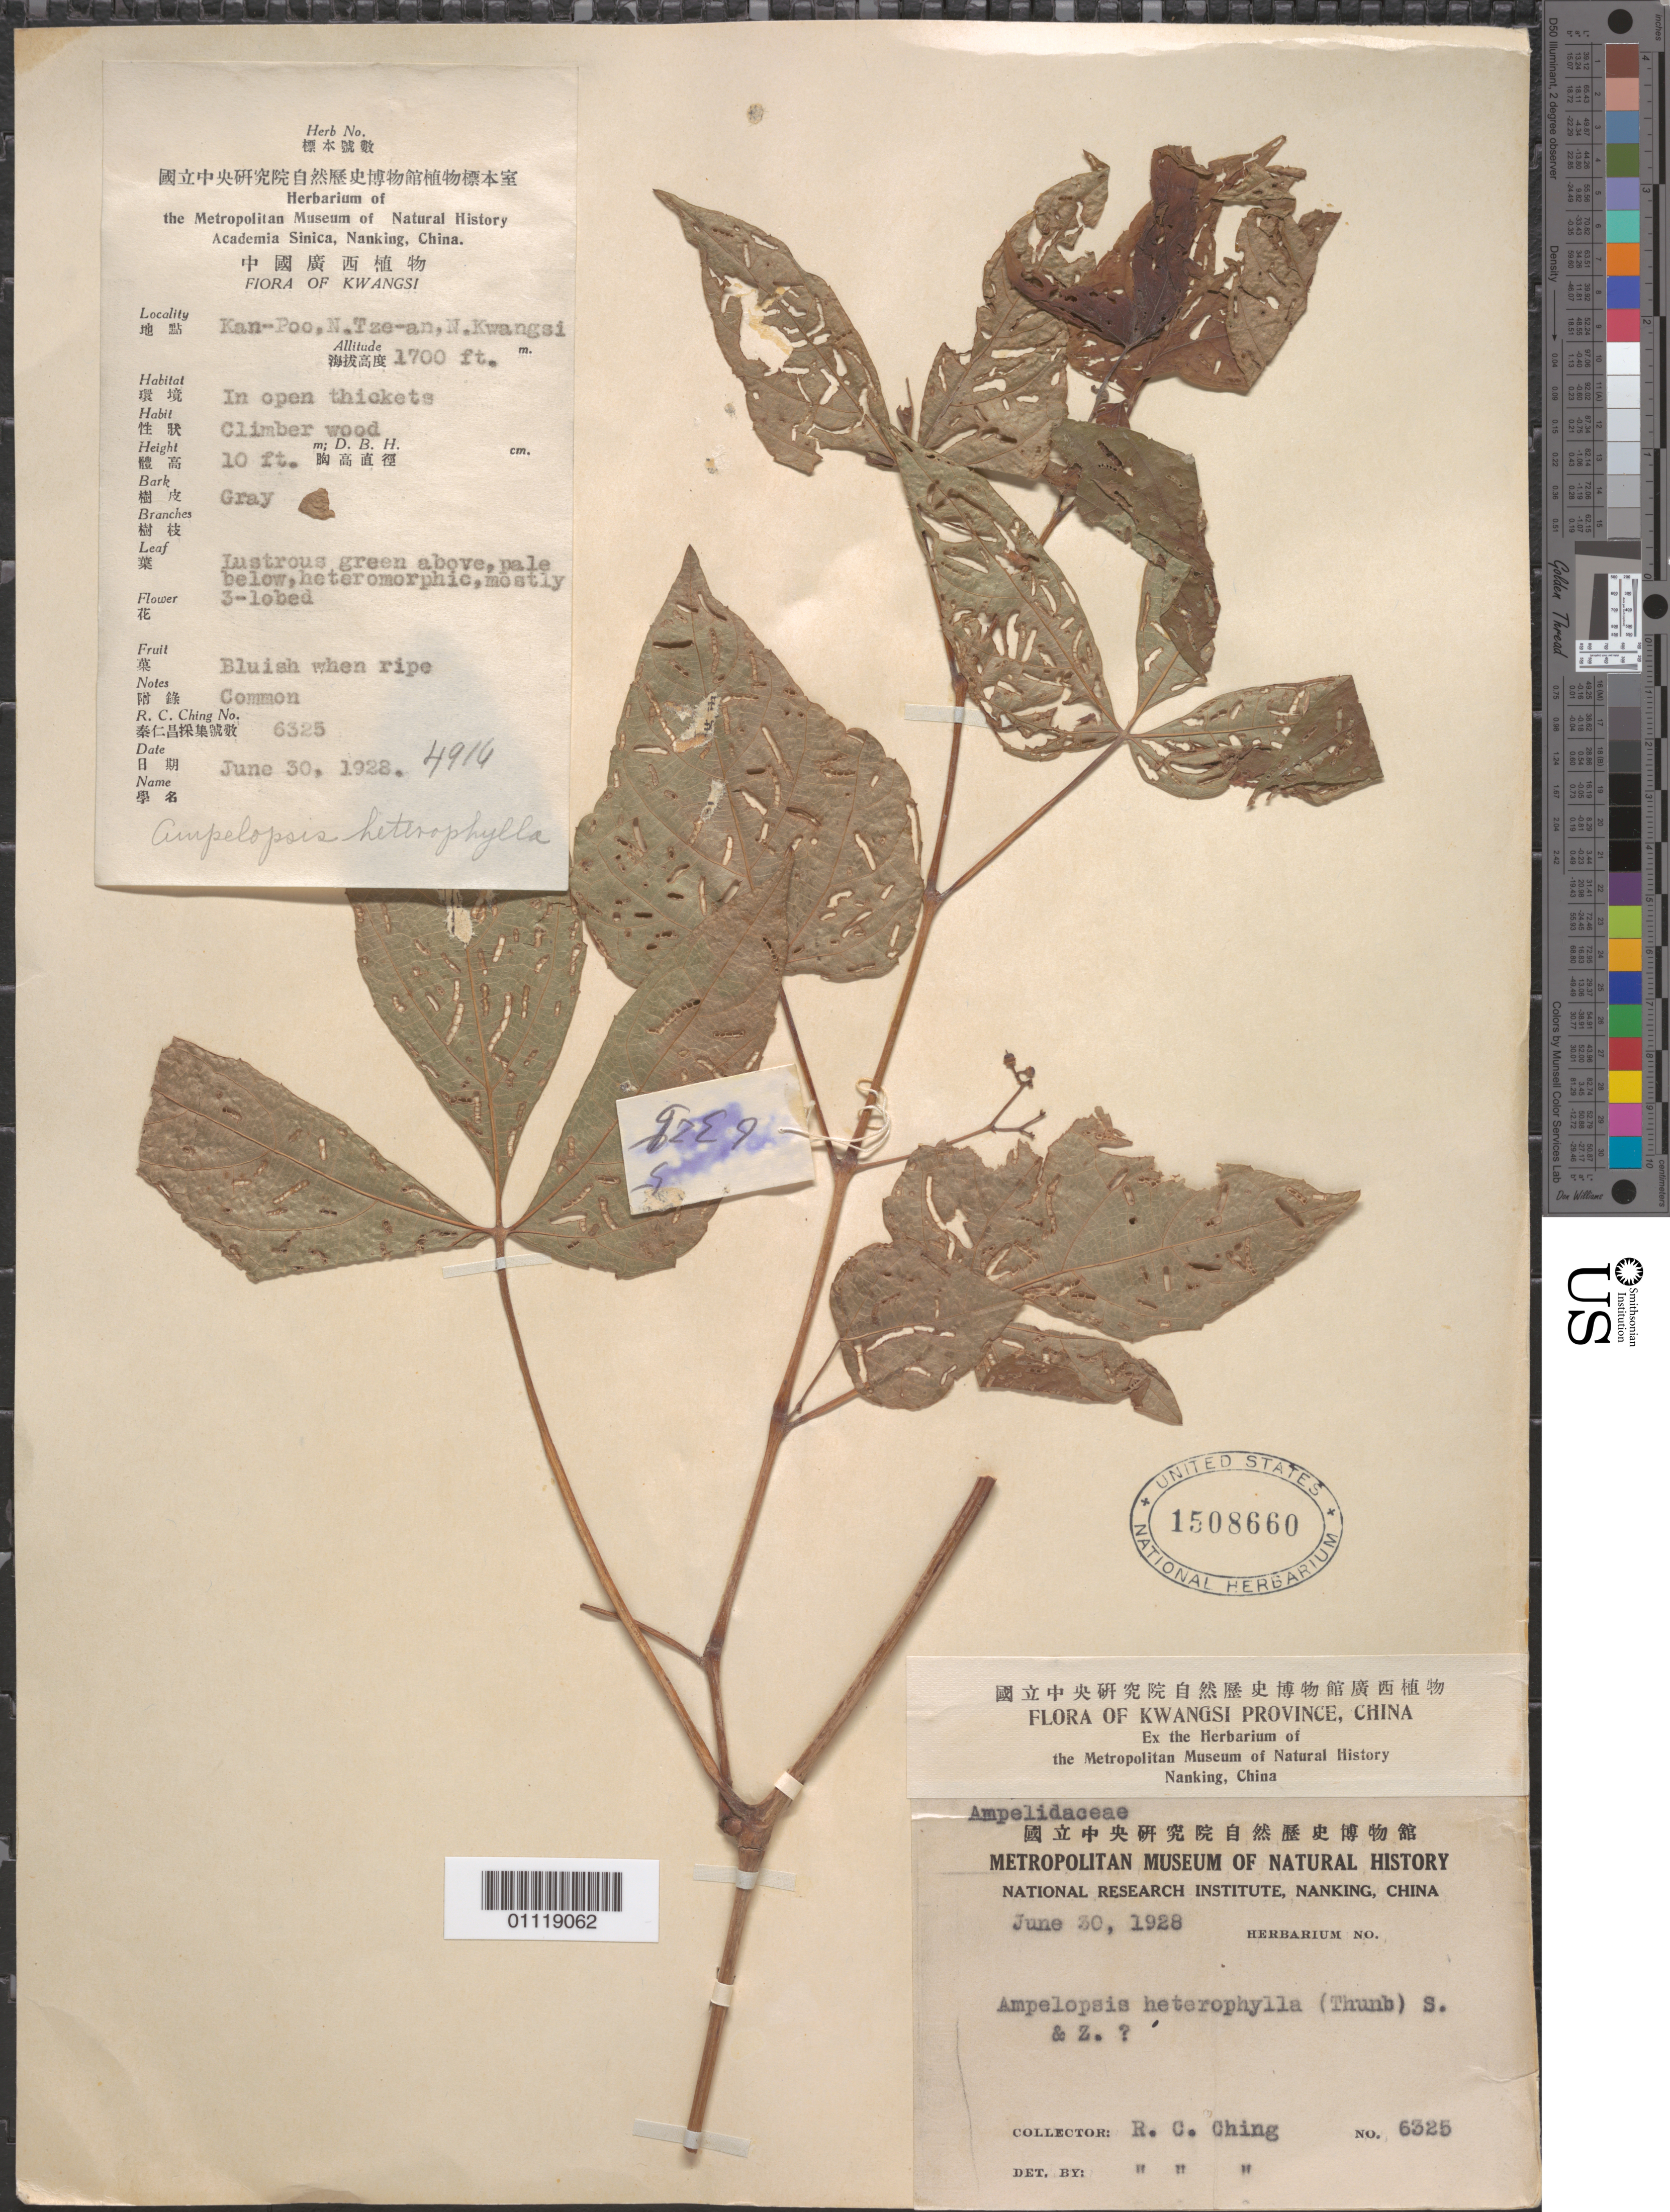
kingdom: Plantae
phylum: Tracheophyta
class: Magnoliopsida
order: Vitales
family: Vitaceae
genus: Ampelopsis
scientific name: Ampelopsis glandulosa var. heterophylla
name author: (Thunb.) Momiy.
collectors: R. C. Ching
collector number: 6325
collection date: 1928-06-30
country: China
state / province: Guangxi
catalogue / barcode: US 1508660